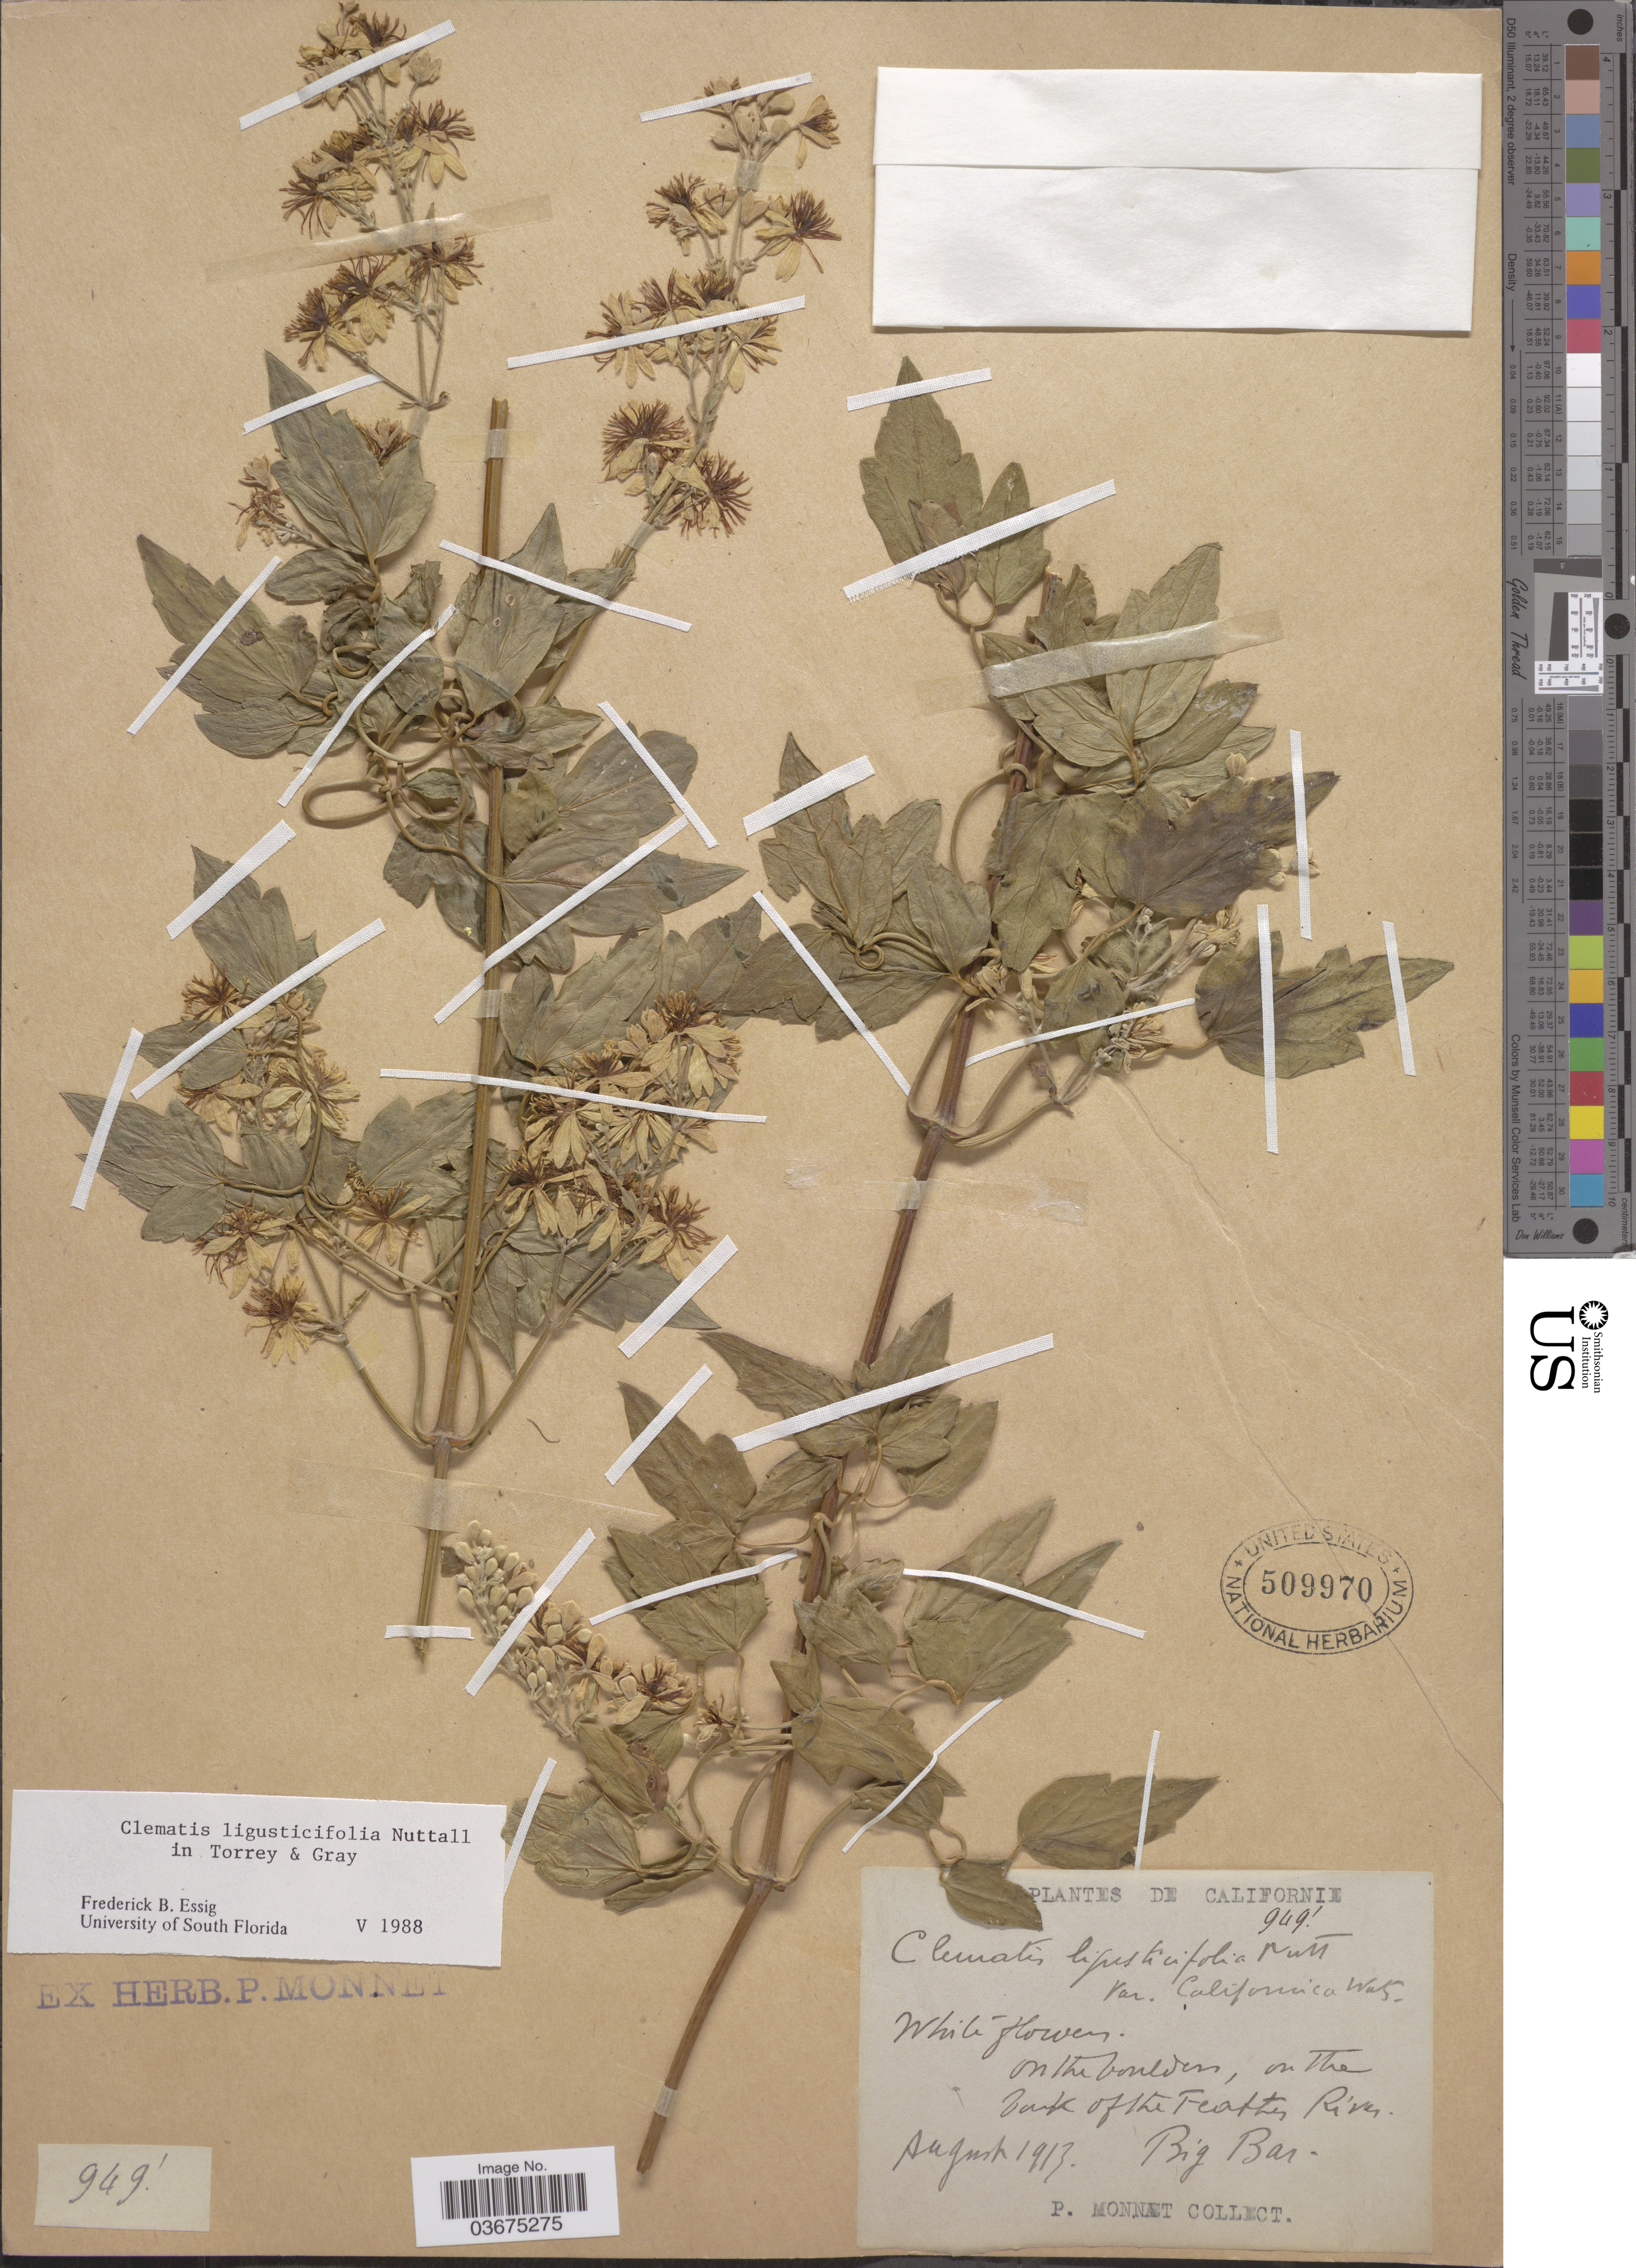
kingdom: Plantae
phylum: Tracheophyta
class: Magnoliopsida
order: Ranunculales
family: Ranunculaceae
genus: Clematis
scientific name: Clematis ligusticifolia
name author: Nutt.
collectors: P. Monnet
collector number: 949*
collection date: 1913-08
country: United States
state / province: California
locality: On the boulders, on the bank of the Feather River. Big Bar.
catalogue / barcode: US 509970